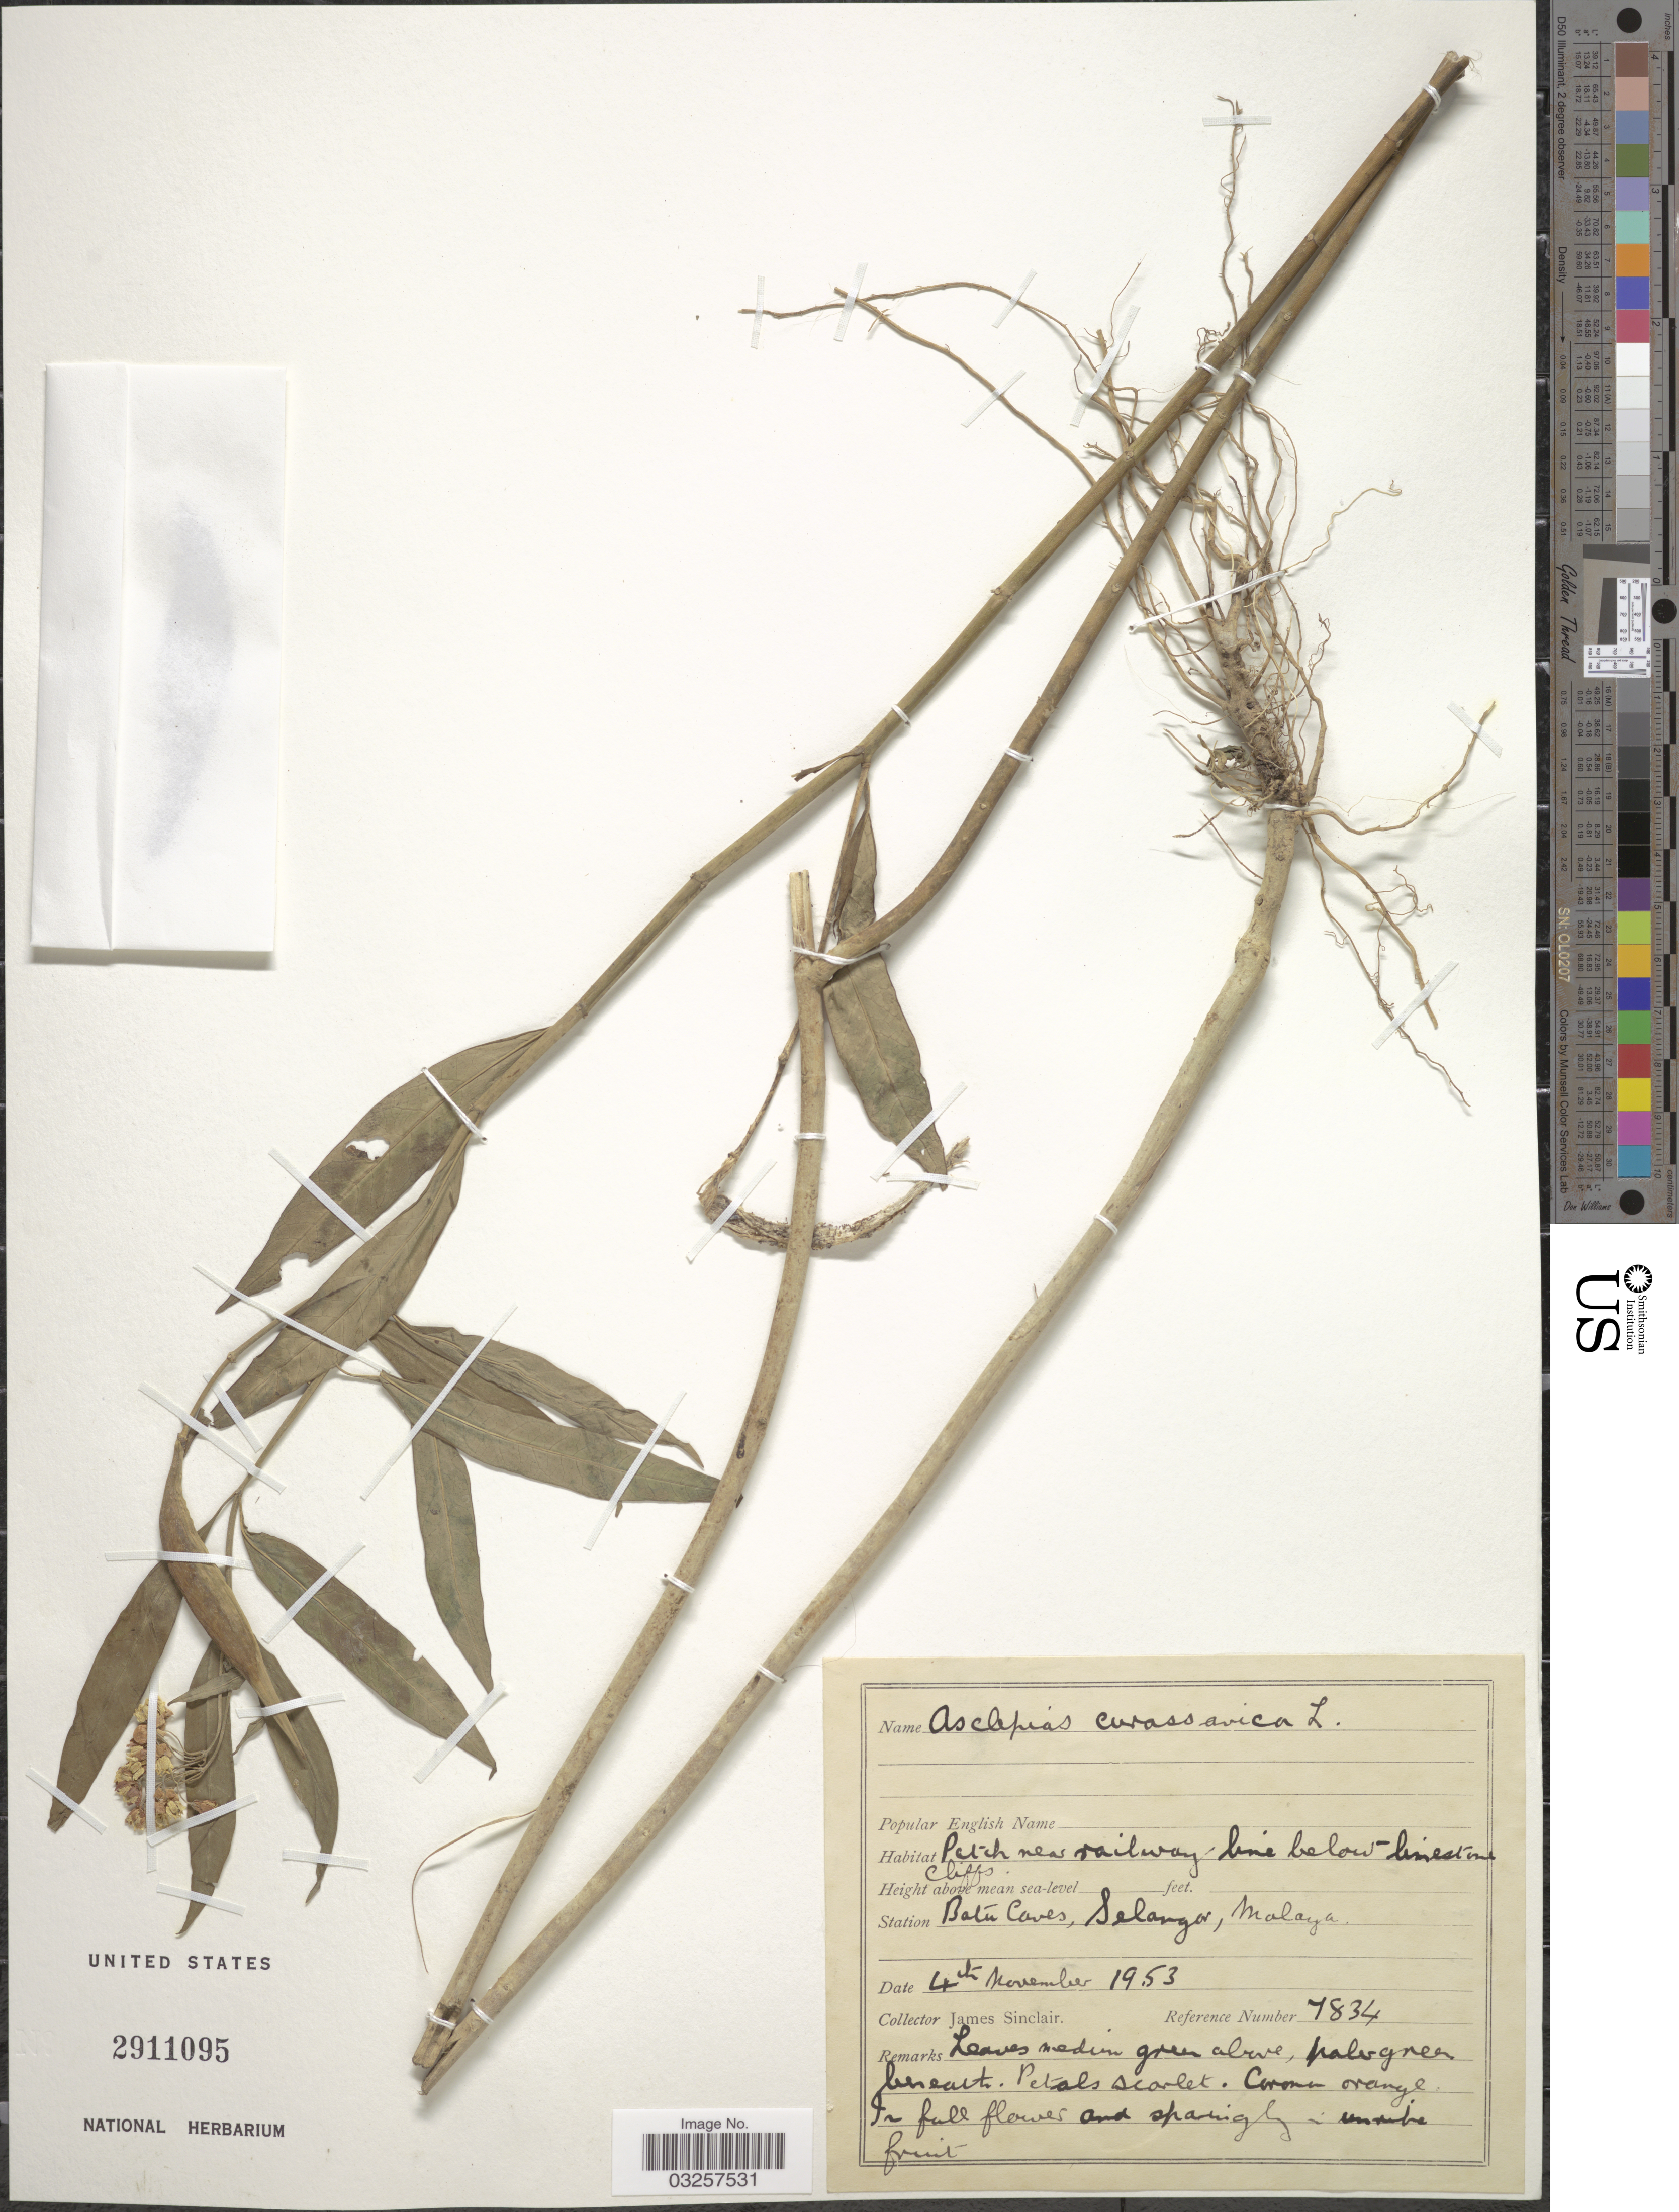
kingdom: Plantae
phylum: Tracheophyta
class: Magnoliopsida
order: Gentianales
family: Apocynaceae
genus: Asclepias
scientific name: Asclepias curassavica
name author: L.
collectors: J. Sinclair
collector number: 7834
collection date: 1953-11-04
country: Malaysia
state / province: Selangor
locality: Station Batu Caves, Selangor, Malaya.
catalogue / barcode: US 2911095